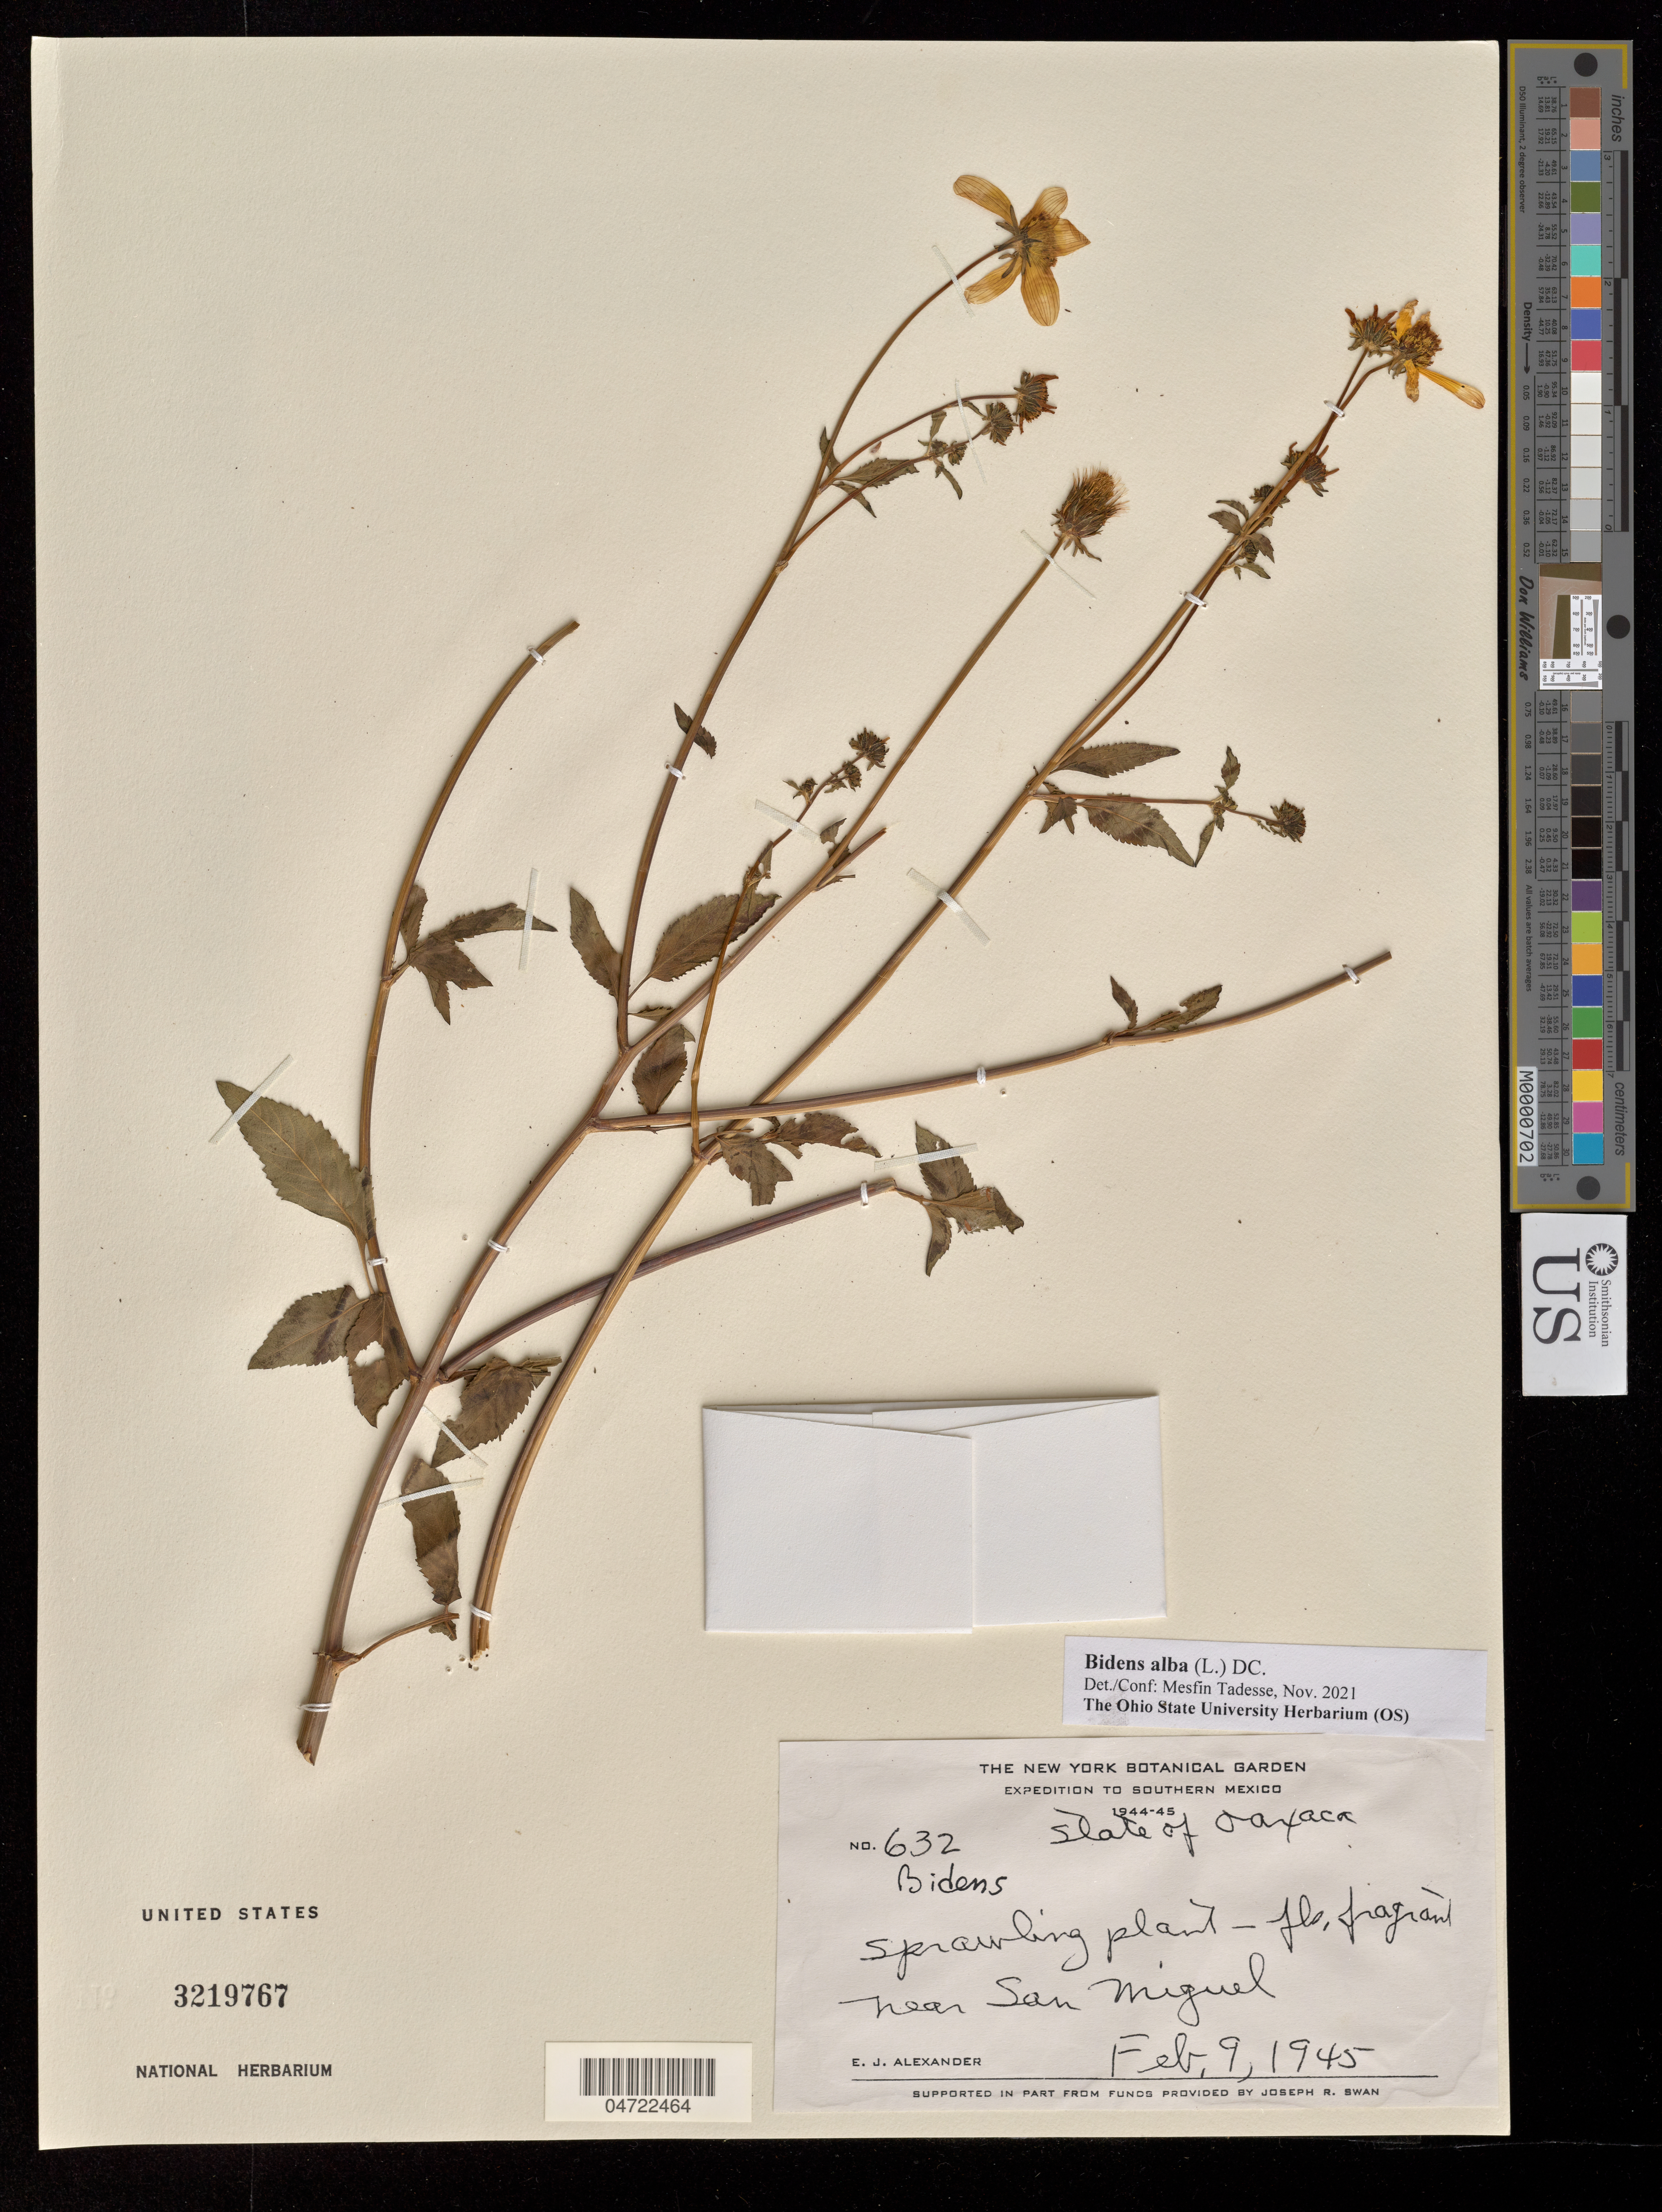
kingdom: Plantae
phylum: Tracheophyta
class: Magnoliopsida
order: Asterales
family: Asteraceae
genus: Bidens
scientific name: Bidens alba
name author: (L.) DC.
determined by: Tadesse, M.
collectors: E. J. Alexander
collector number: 632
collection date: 1945-02-09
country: Mexico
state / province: Oaxaca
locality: Southern Mexico. Near San Miguel.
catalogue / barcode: US 3219767